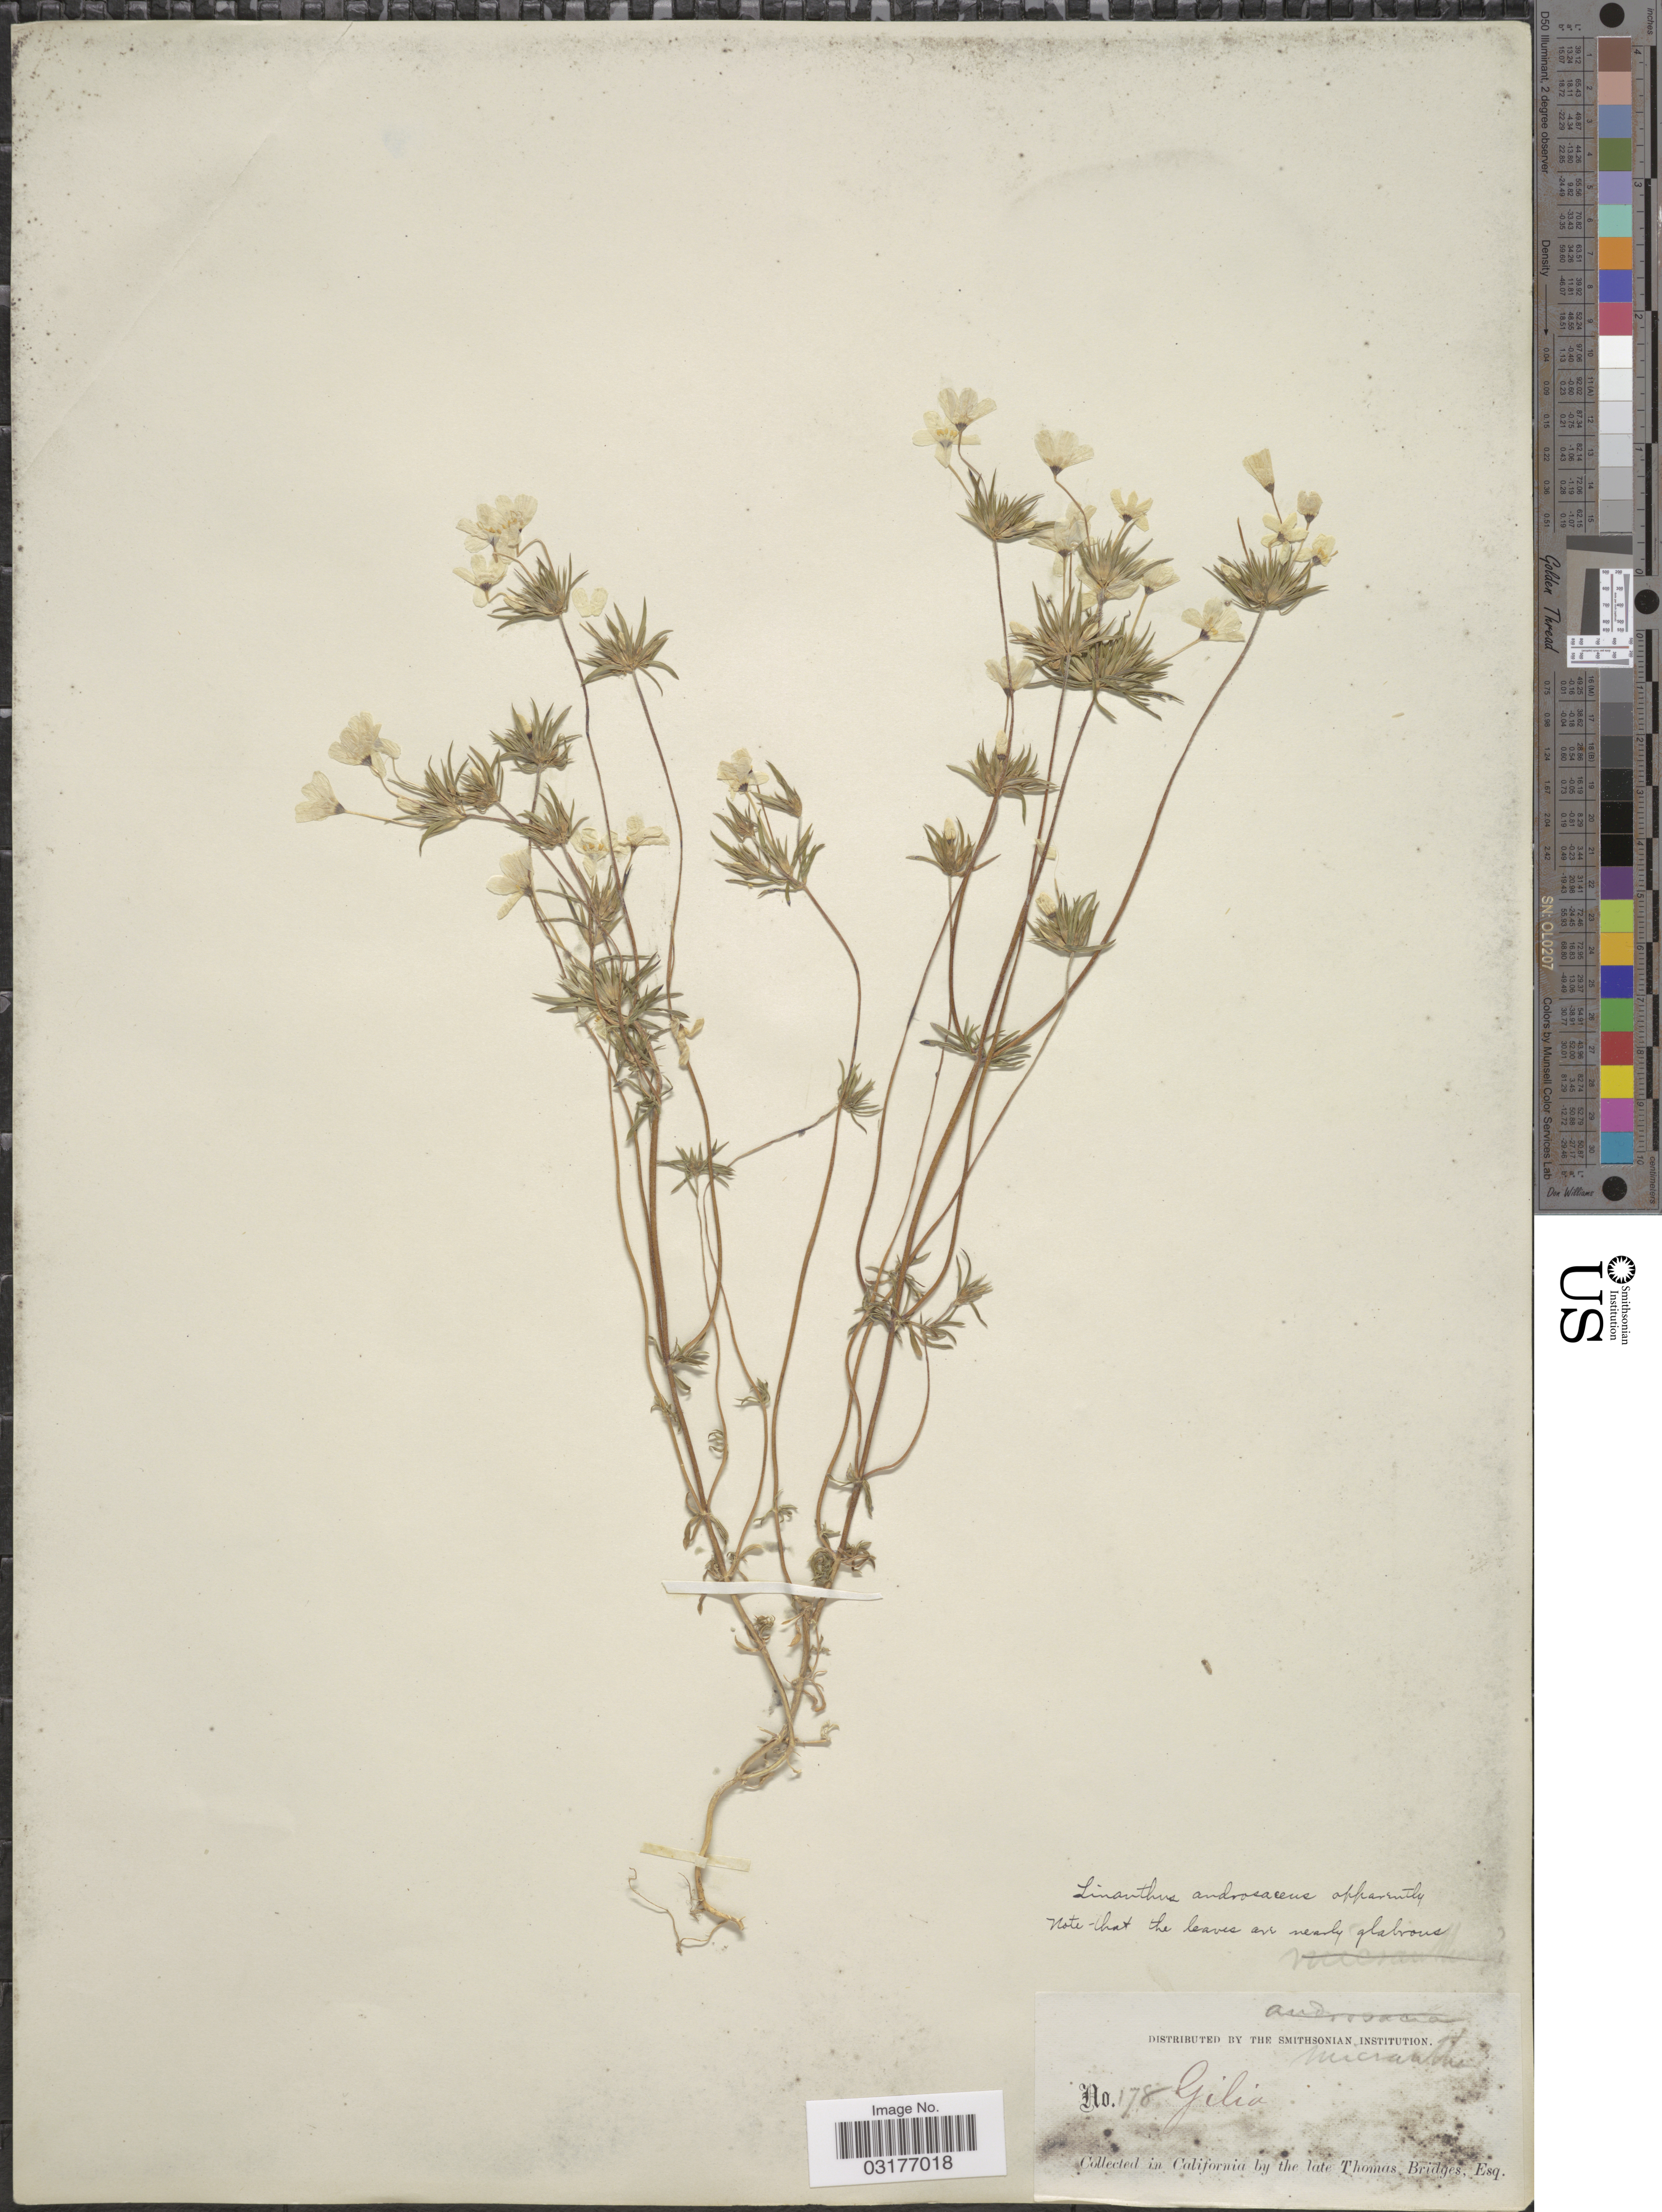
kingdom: Plantae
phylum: Tracheophyta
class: Magnoliopsida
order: Ericales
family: Polemoniaceae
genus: Leptosiphon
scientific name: Leptosiphon androsaceus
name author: Benth.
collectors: T. Bridges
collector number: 178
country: United States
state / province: California